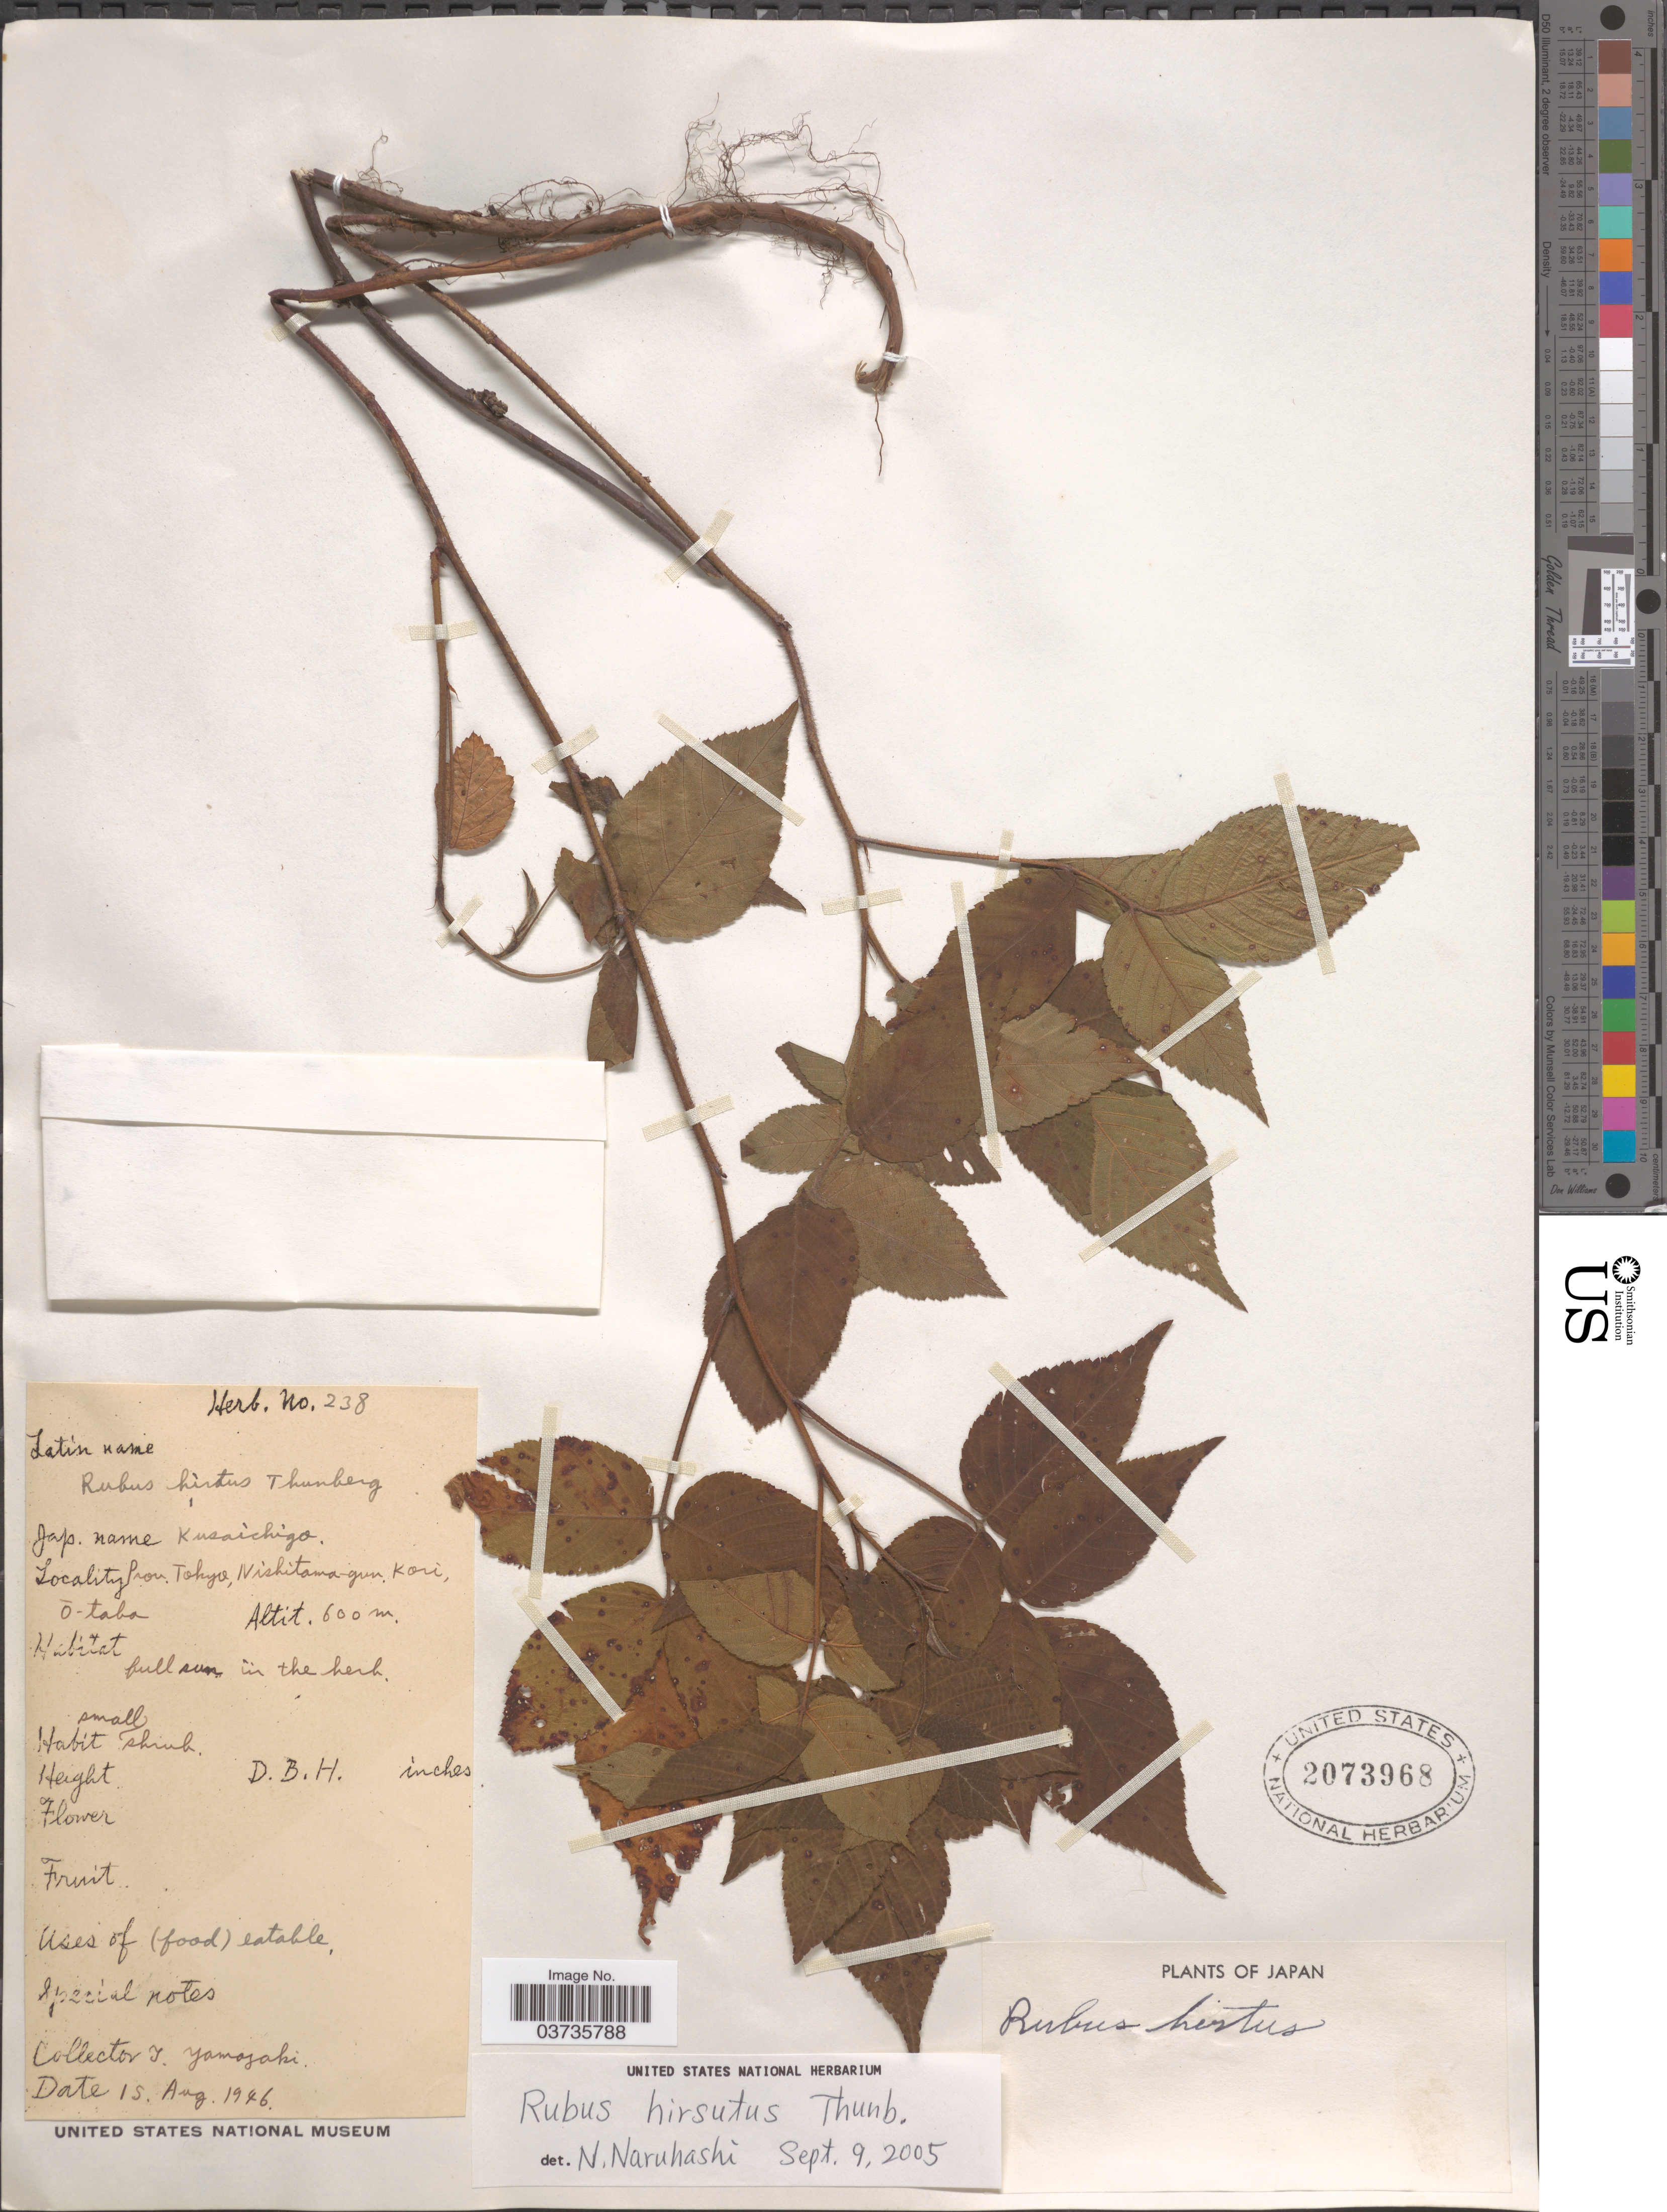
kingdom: Plantae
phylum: Tracheophyta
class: Magnoliopsida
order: Rosales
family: Rosaceae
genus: Rubus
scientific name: Rubus hirsutus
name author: Thunb.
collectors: T. Yamazaki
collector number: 238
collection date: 1946-08-15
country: Japan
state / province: Tokyo, Federal City of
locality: Prov. Tokyo, Nishitama-gun, Kori, o-taba.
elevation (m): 600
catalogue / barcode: US 2073968